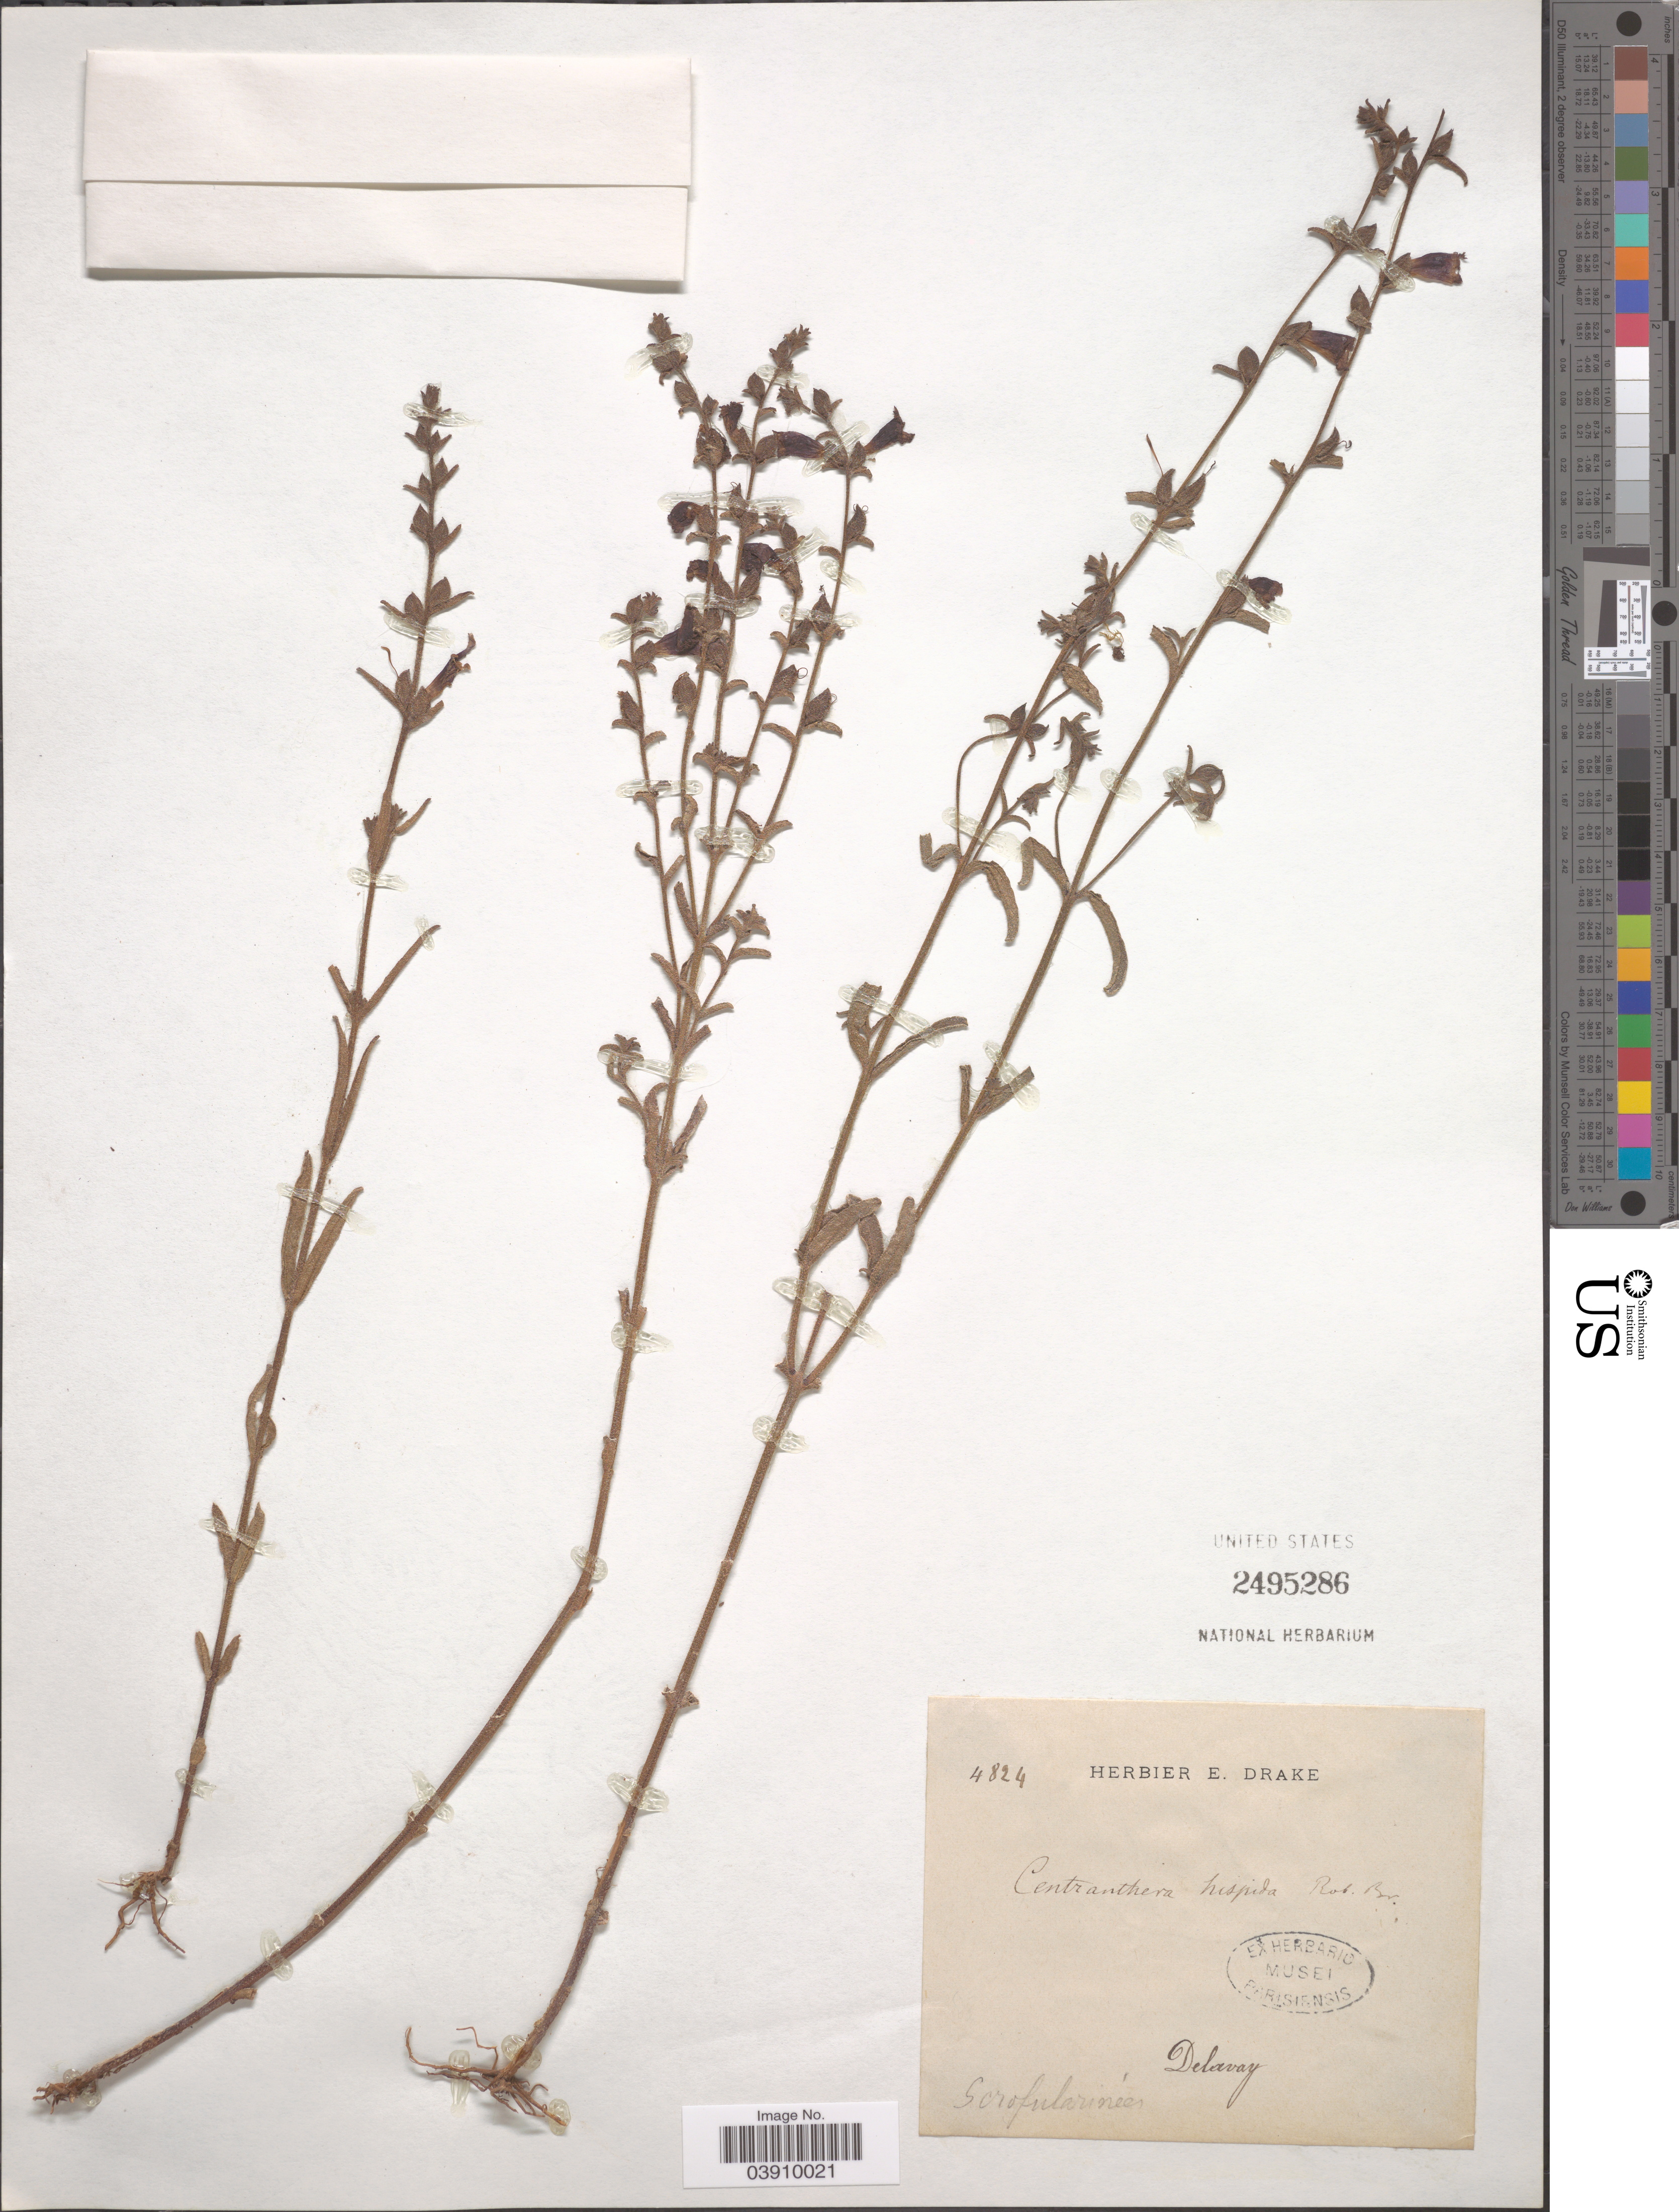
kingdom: Plantae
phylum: Tracheophyta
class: Magnoliopsida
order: Lamiales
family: Orobanchaceae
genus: Centranthera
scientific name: Centranthera hispida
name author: R. Br.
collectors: Delavay, --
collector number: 4824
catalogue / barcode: US 2495286